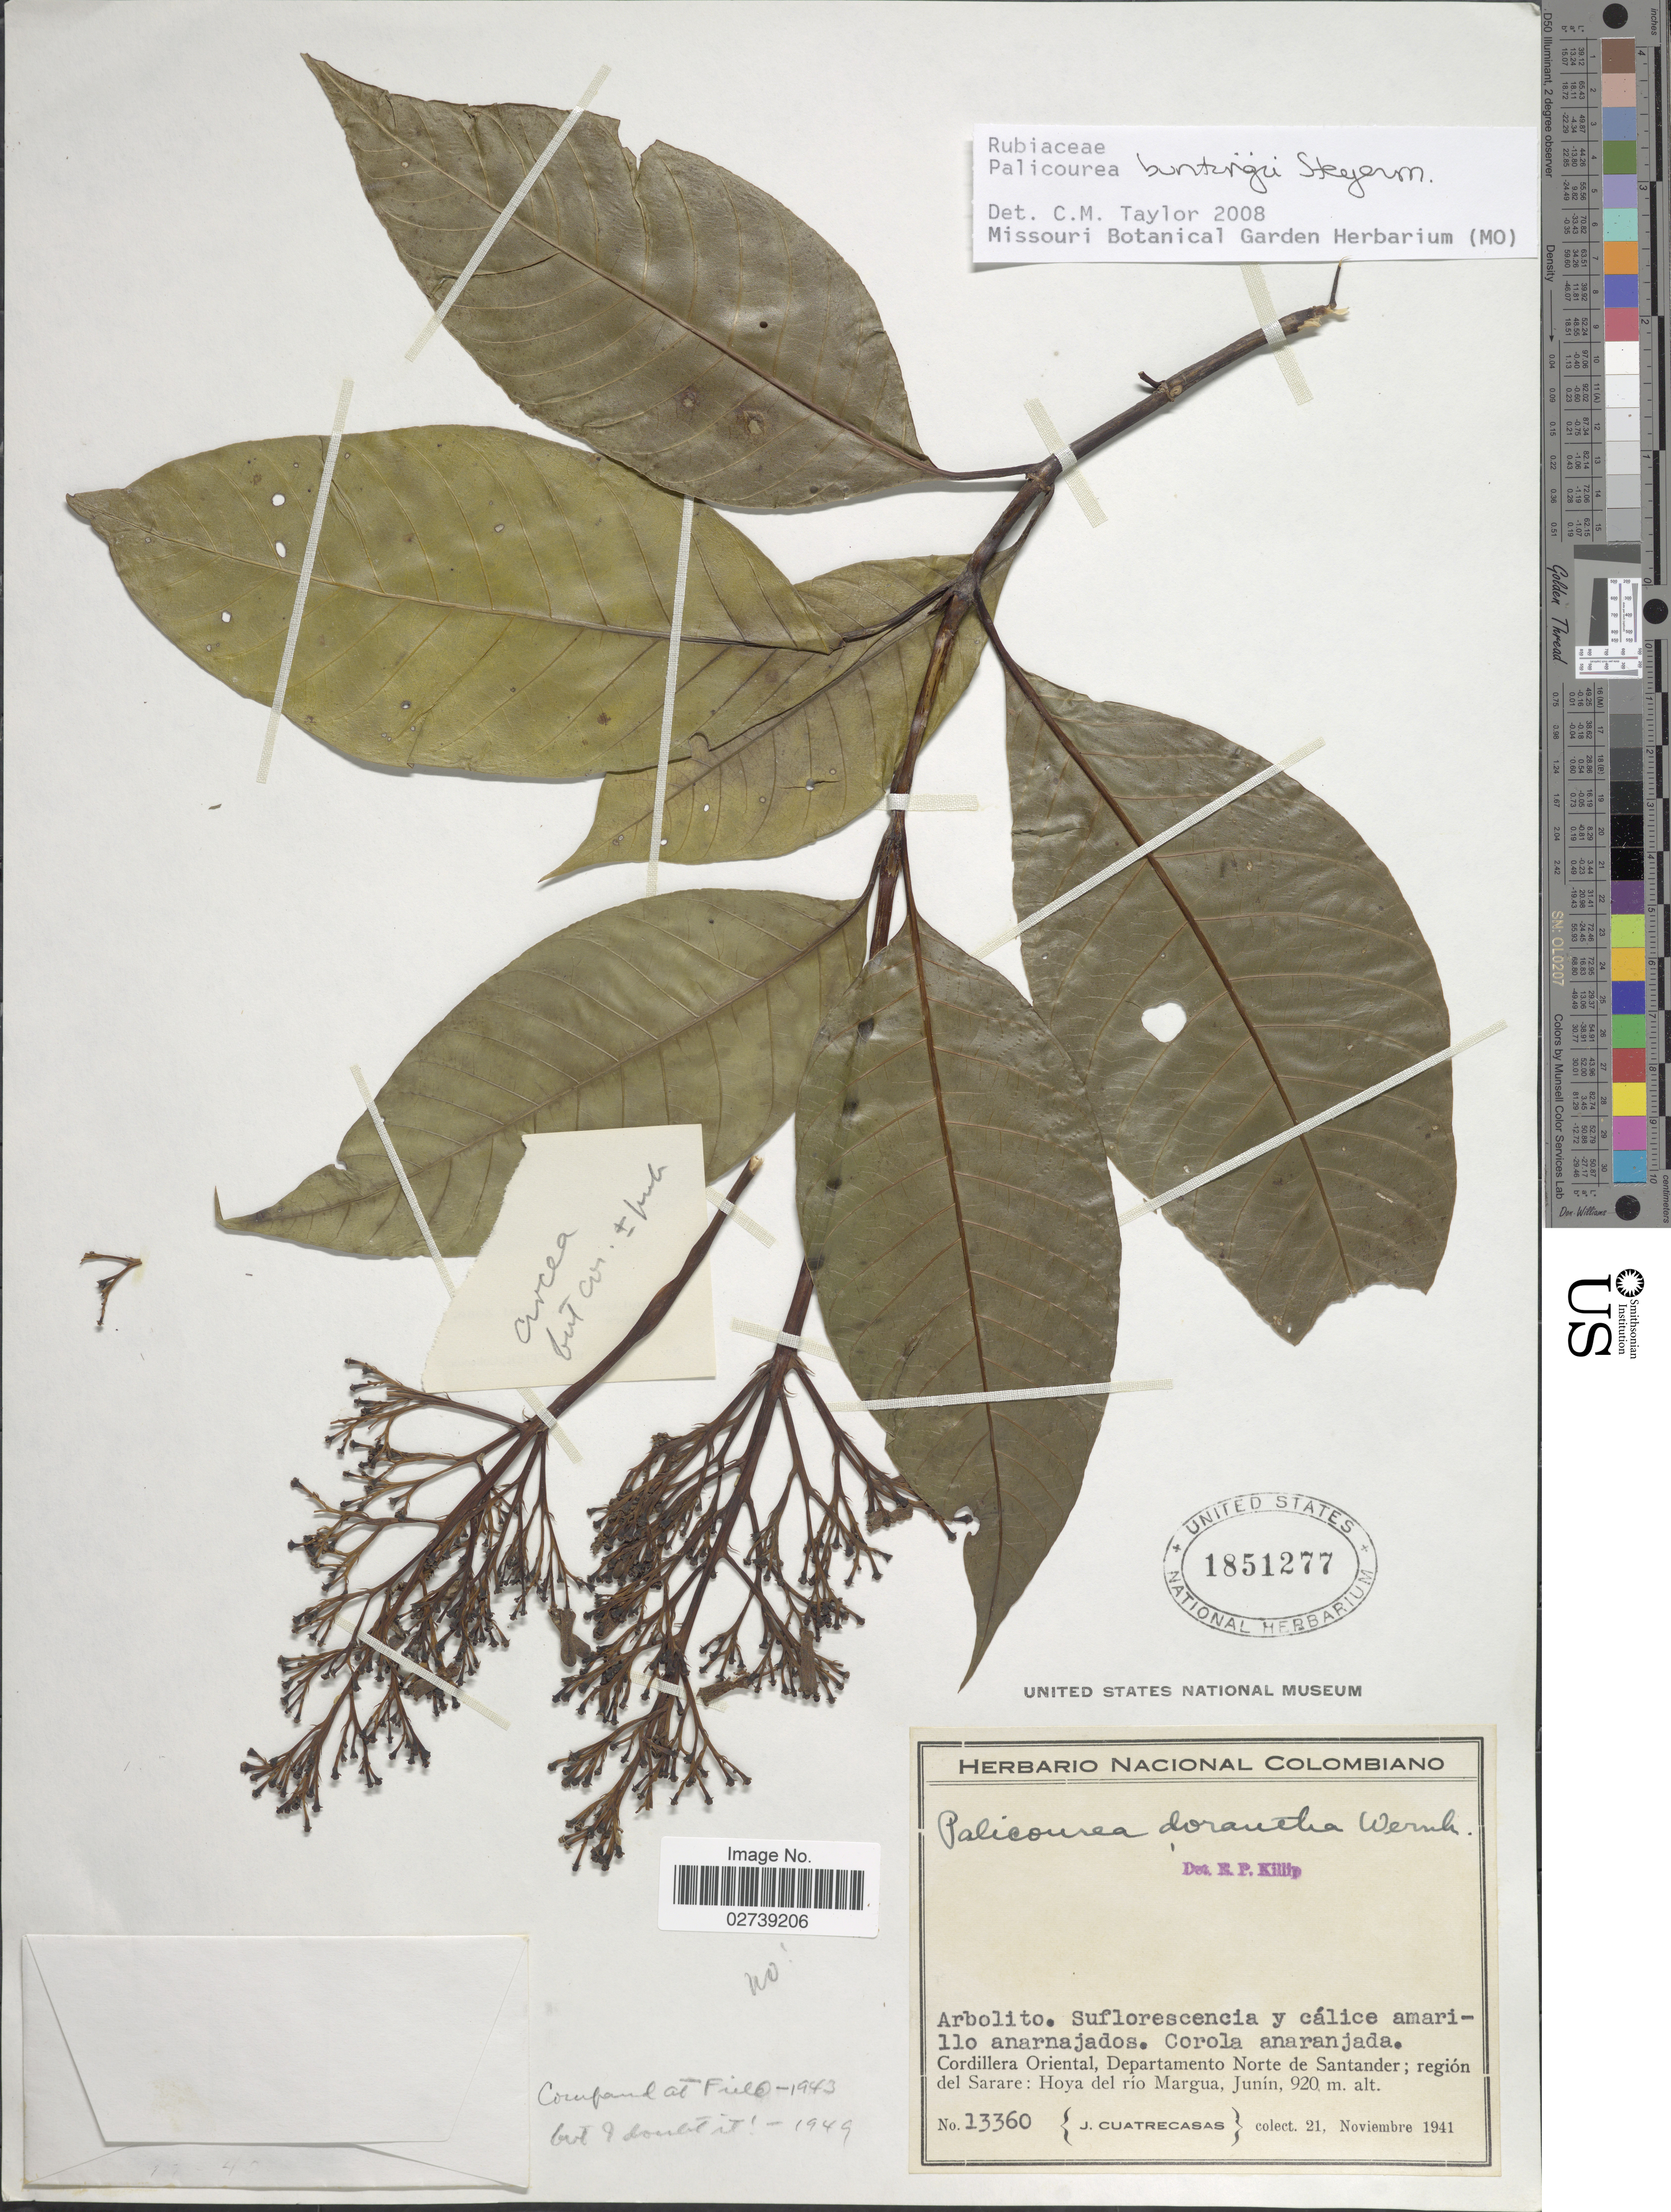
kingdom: Plantae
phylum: Tracheophyta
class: Magnoliopsida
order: Gentianales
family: Rubiaceae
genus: Palicourea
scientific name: Palicourea buntingii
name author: Steyerm.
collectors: J. Cuatrecasas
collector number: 13360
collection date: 1941-11-21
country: Colombia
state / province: Norte de Santander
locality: Cordillera Oriental, Departamento Norte de Santander; region del Sarare: Hoya del rio Margua, Junin.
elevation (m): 920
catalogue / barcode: US 1851277